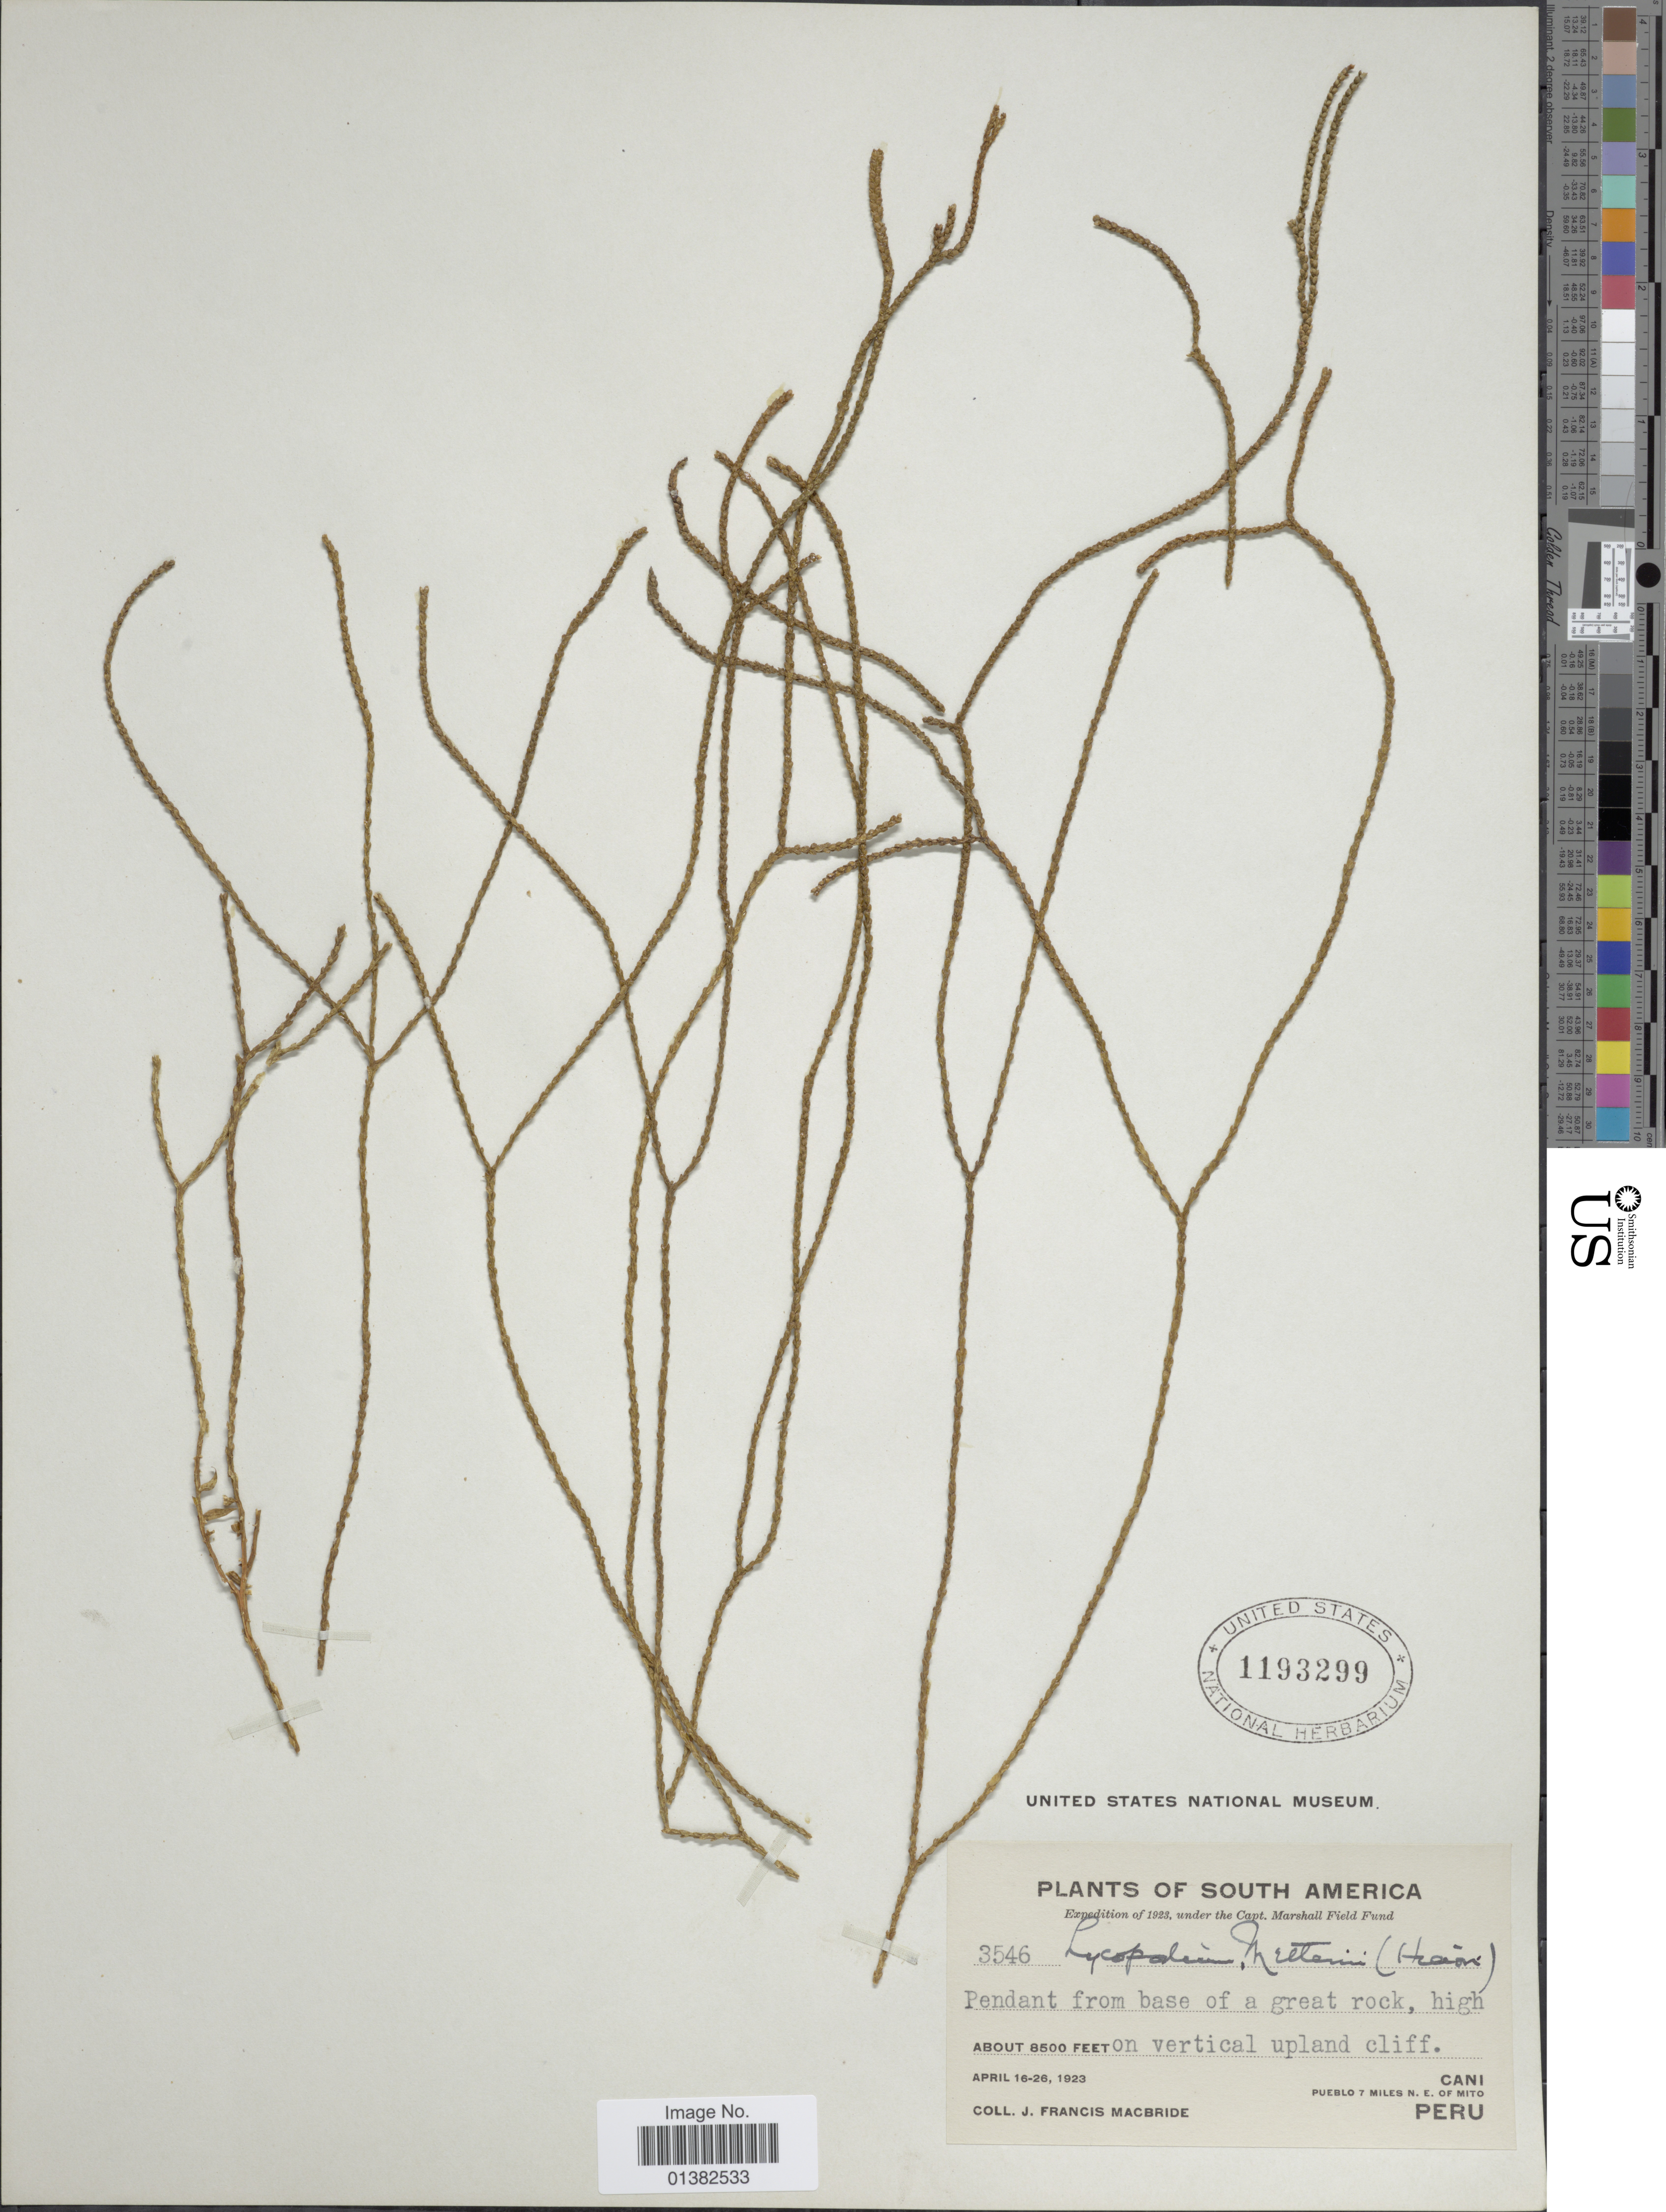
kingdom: Plantae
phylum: Tracheophyta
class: Lycopodiopsida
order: Lycopodiales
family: Lycopodiaceae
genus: Phlegmariurus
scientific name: Phlegmariurus phylicifolius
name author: (Desv. ex Poir.) B. Øllg.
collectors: J. F. Macbride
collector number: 3546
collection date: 1923-04-16/1923-04-26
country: Peru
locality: Cani, Pueblo 7 miles N. E. of Mito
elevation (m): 2591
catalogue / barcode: US 1193299